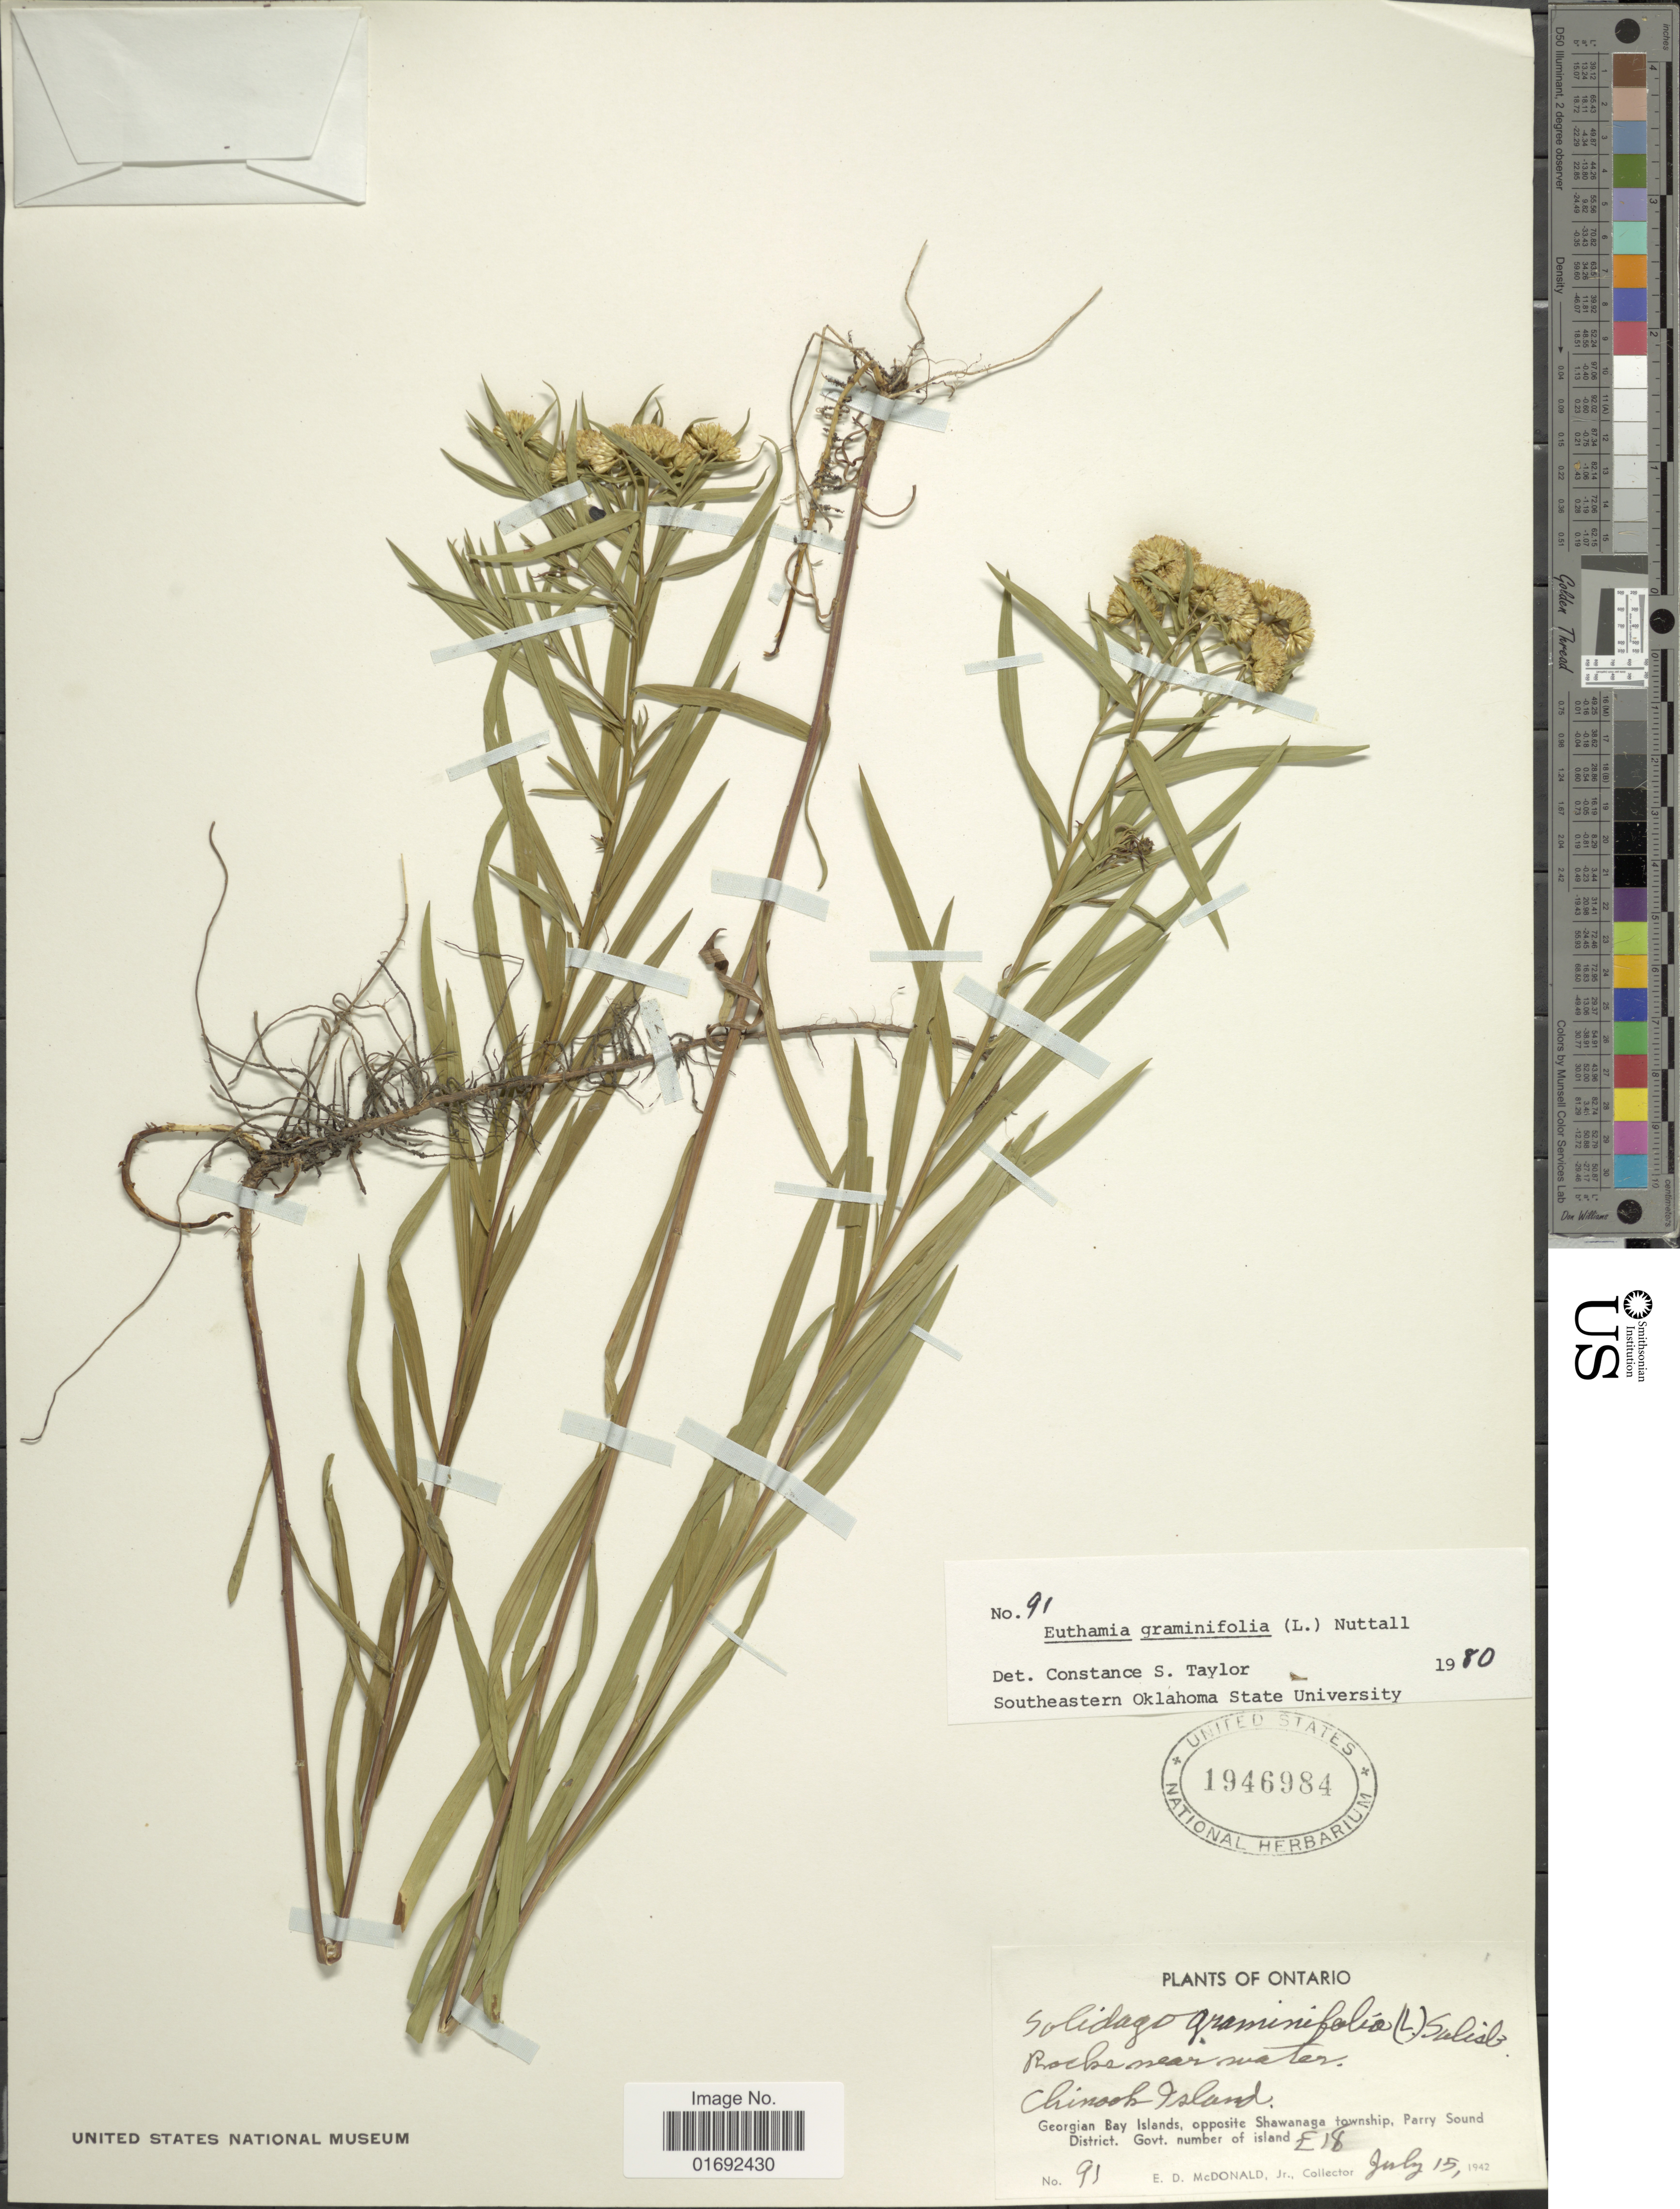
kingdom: Plantae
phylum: Tracheophyta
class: Magnoliopsida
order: Asterales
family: Asteraceae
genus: Euthamia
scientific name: Euthamia graminifolia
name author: (L.) Nutt.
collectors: E. D. McDonald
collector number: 95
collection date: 1942-07-15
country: Canada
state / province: Ontario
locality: Chinoah Island, Georgian Bay Islands, opposite Shawanaga township, Parry Sound District, Goct. number of island E18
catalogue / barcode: US 1946984